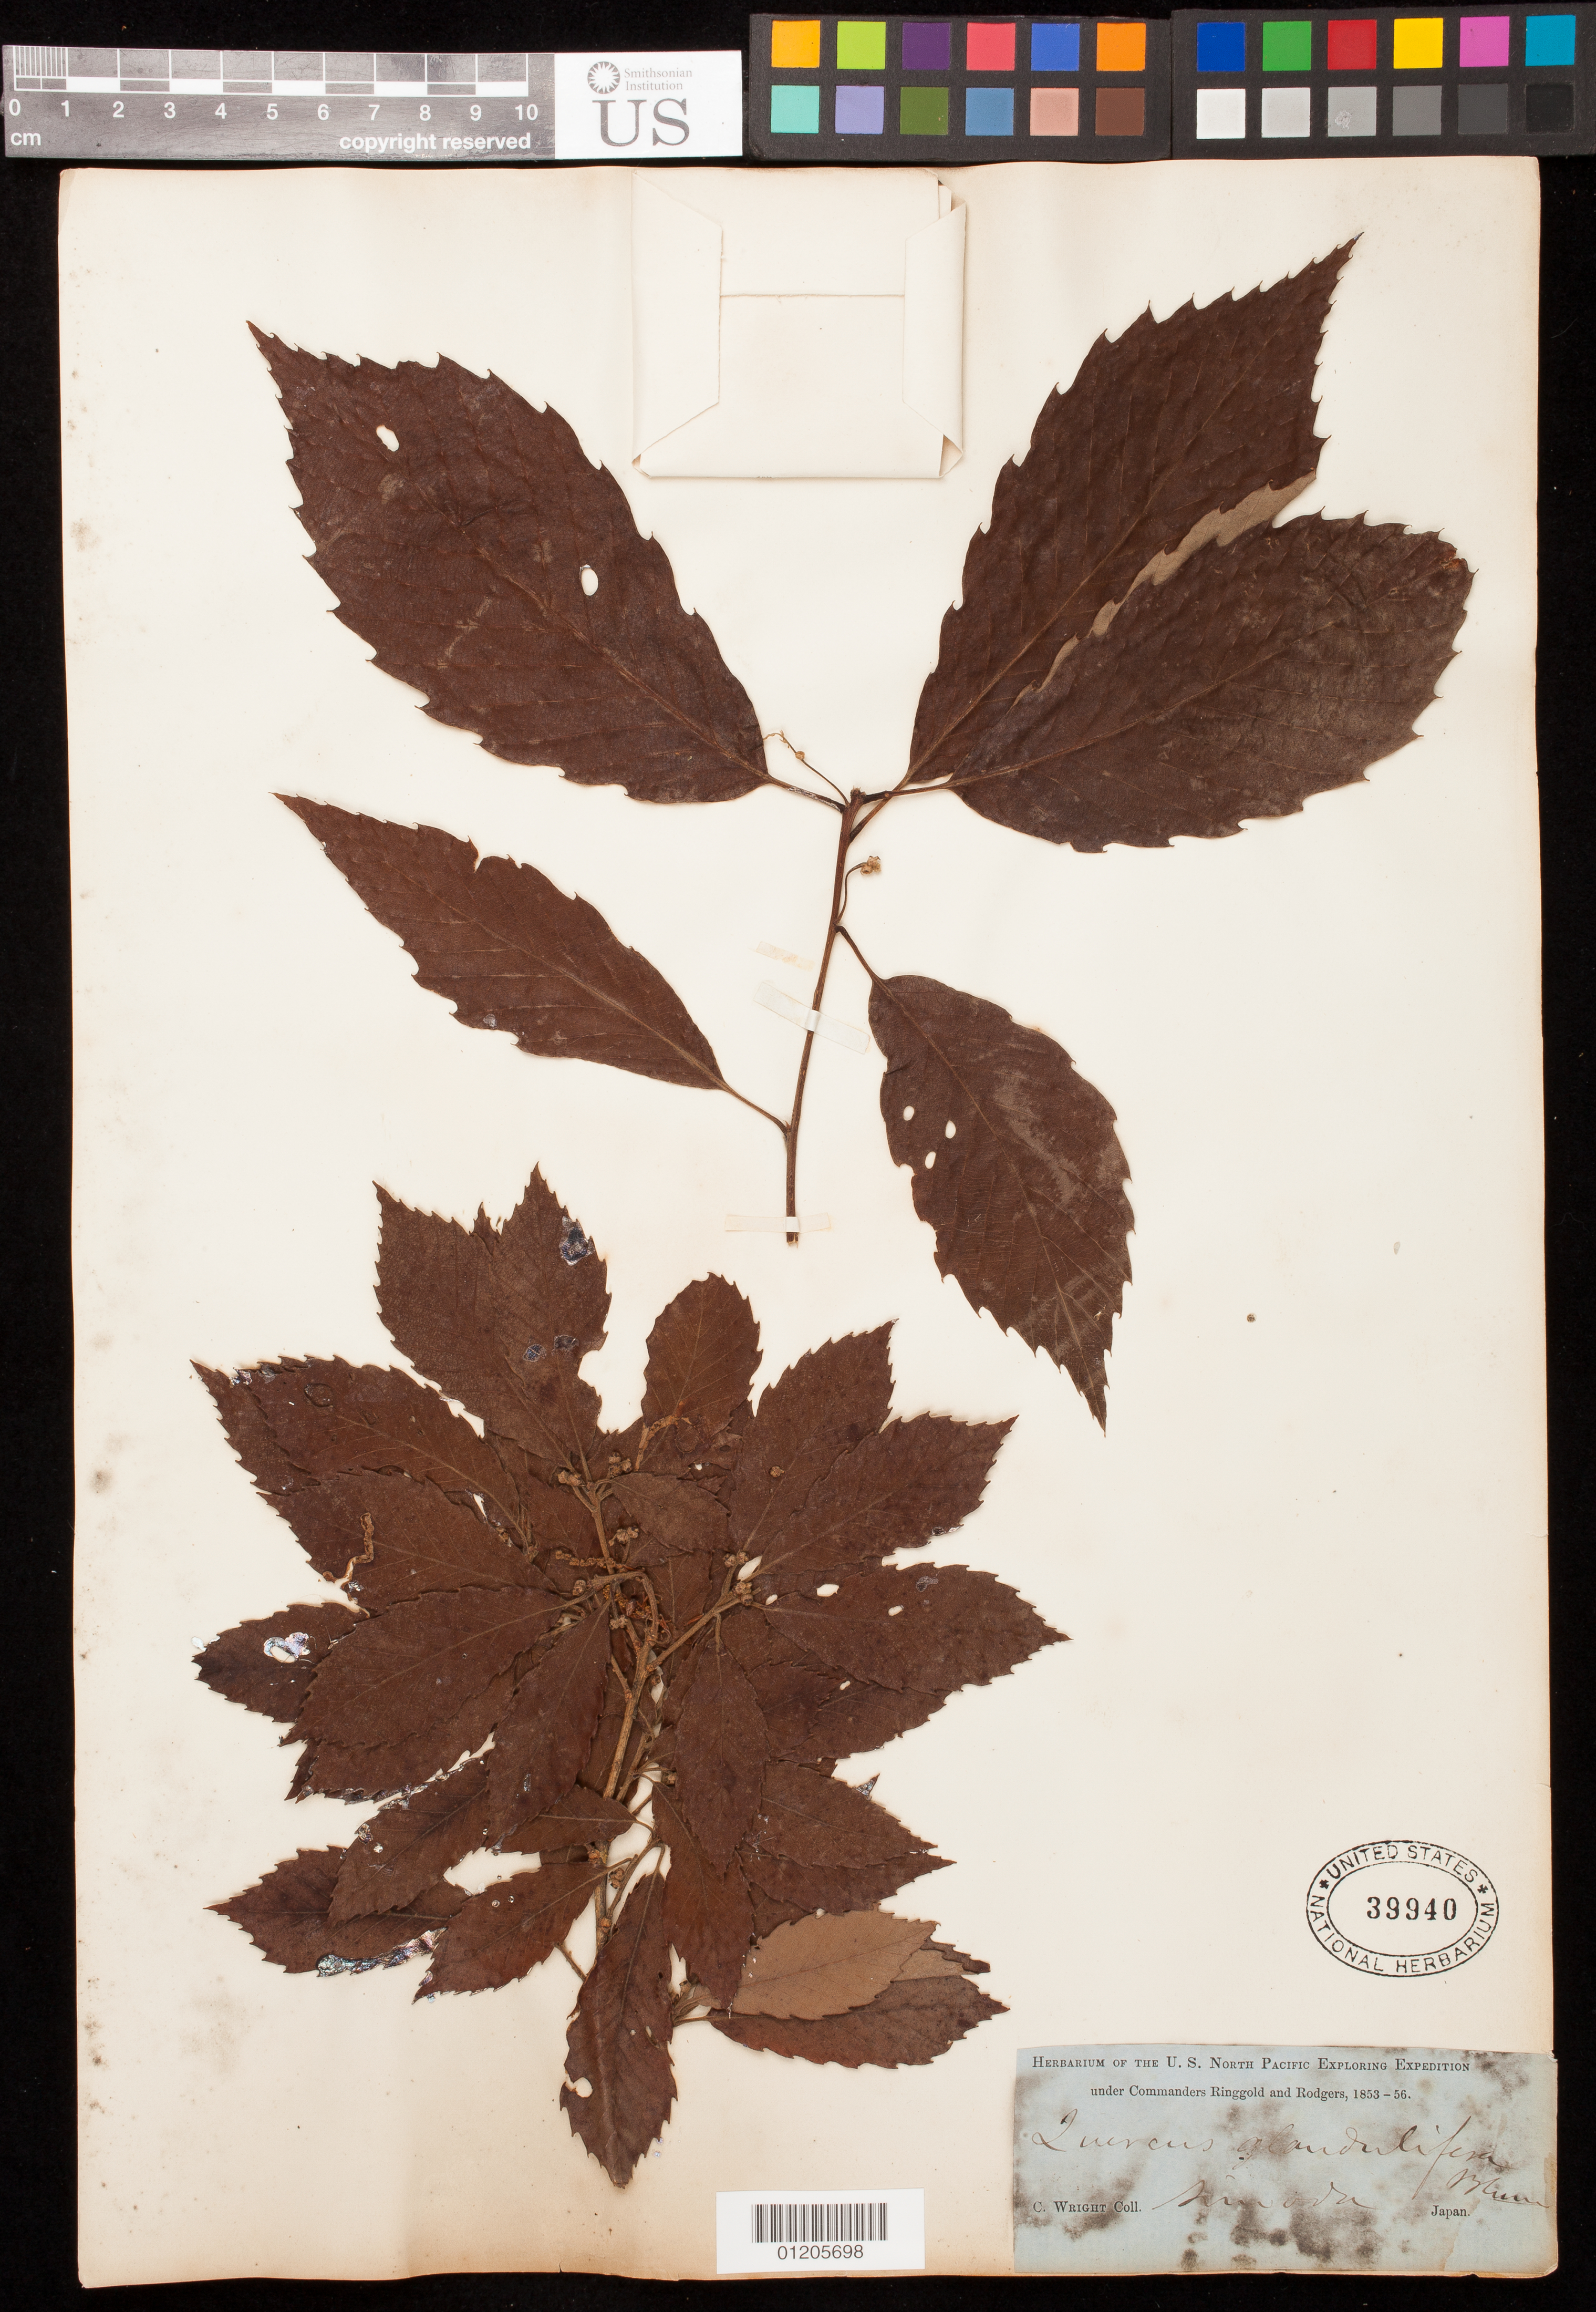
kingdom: Plantae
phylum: Tracheophyta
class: Magnoliopsida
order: Fagales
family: Fagaceae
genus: Quercus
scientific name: Quercus glandulifera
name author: Blume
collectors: C. Wright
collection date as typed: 1853 to -- --- 1856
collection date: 1853/1856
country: Japan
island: Ryukyu Islands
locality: Loo Choo Islands.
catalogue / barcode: US 39940